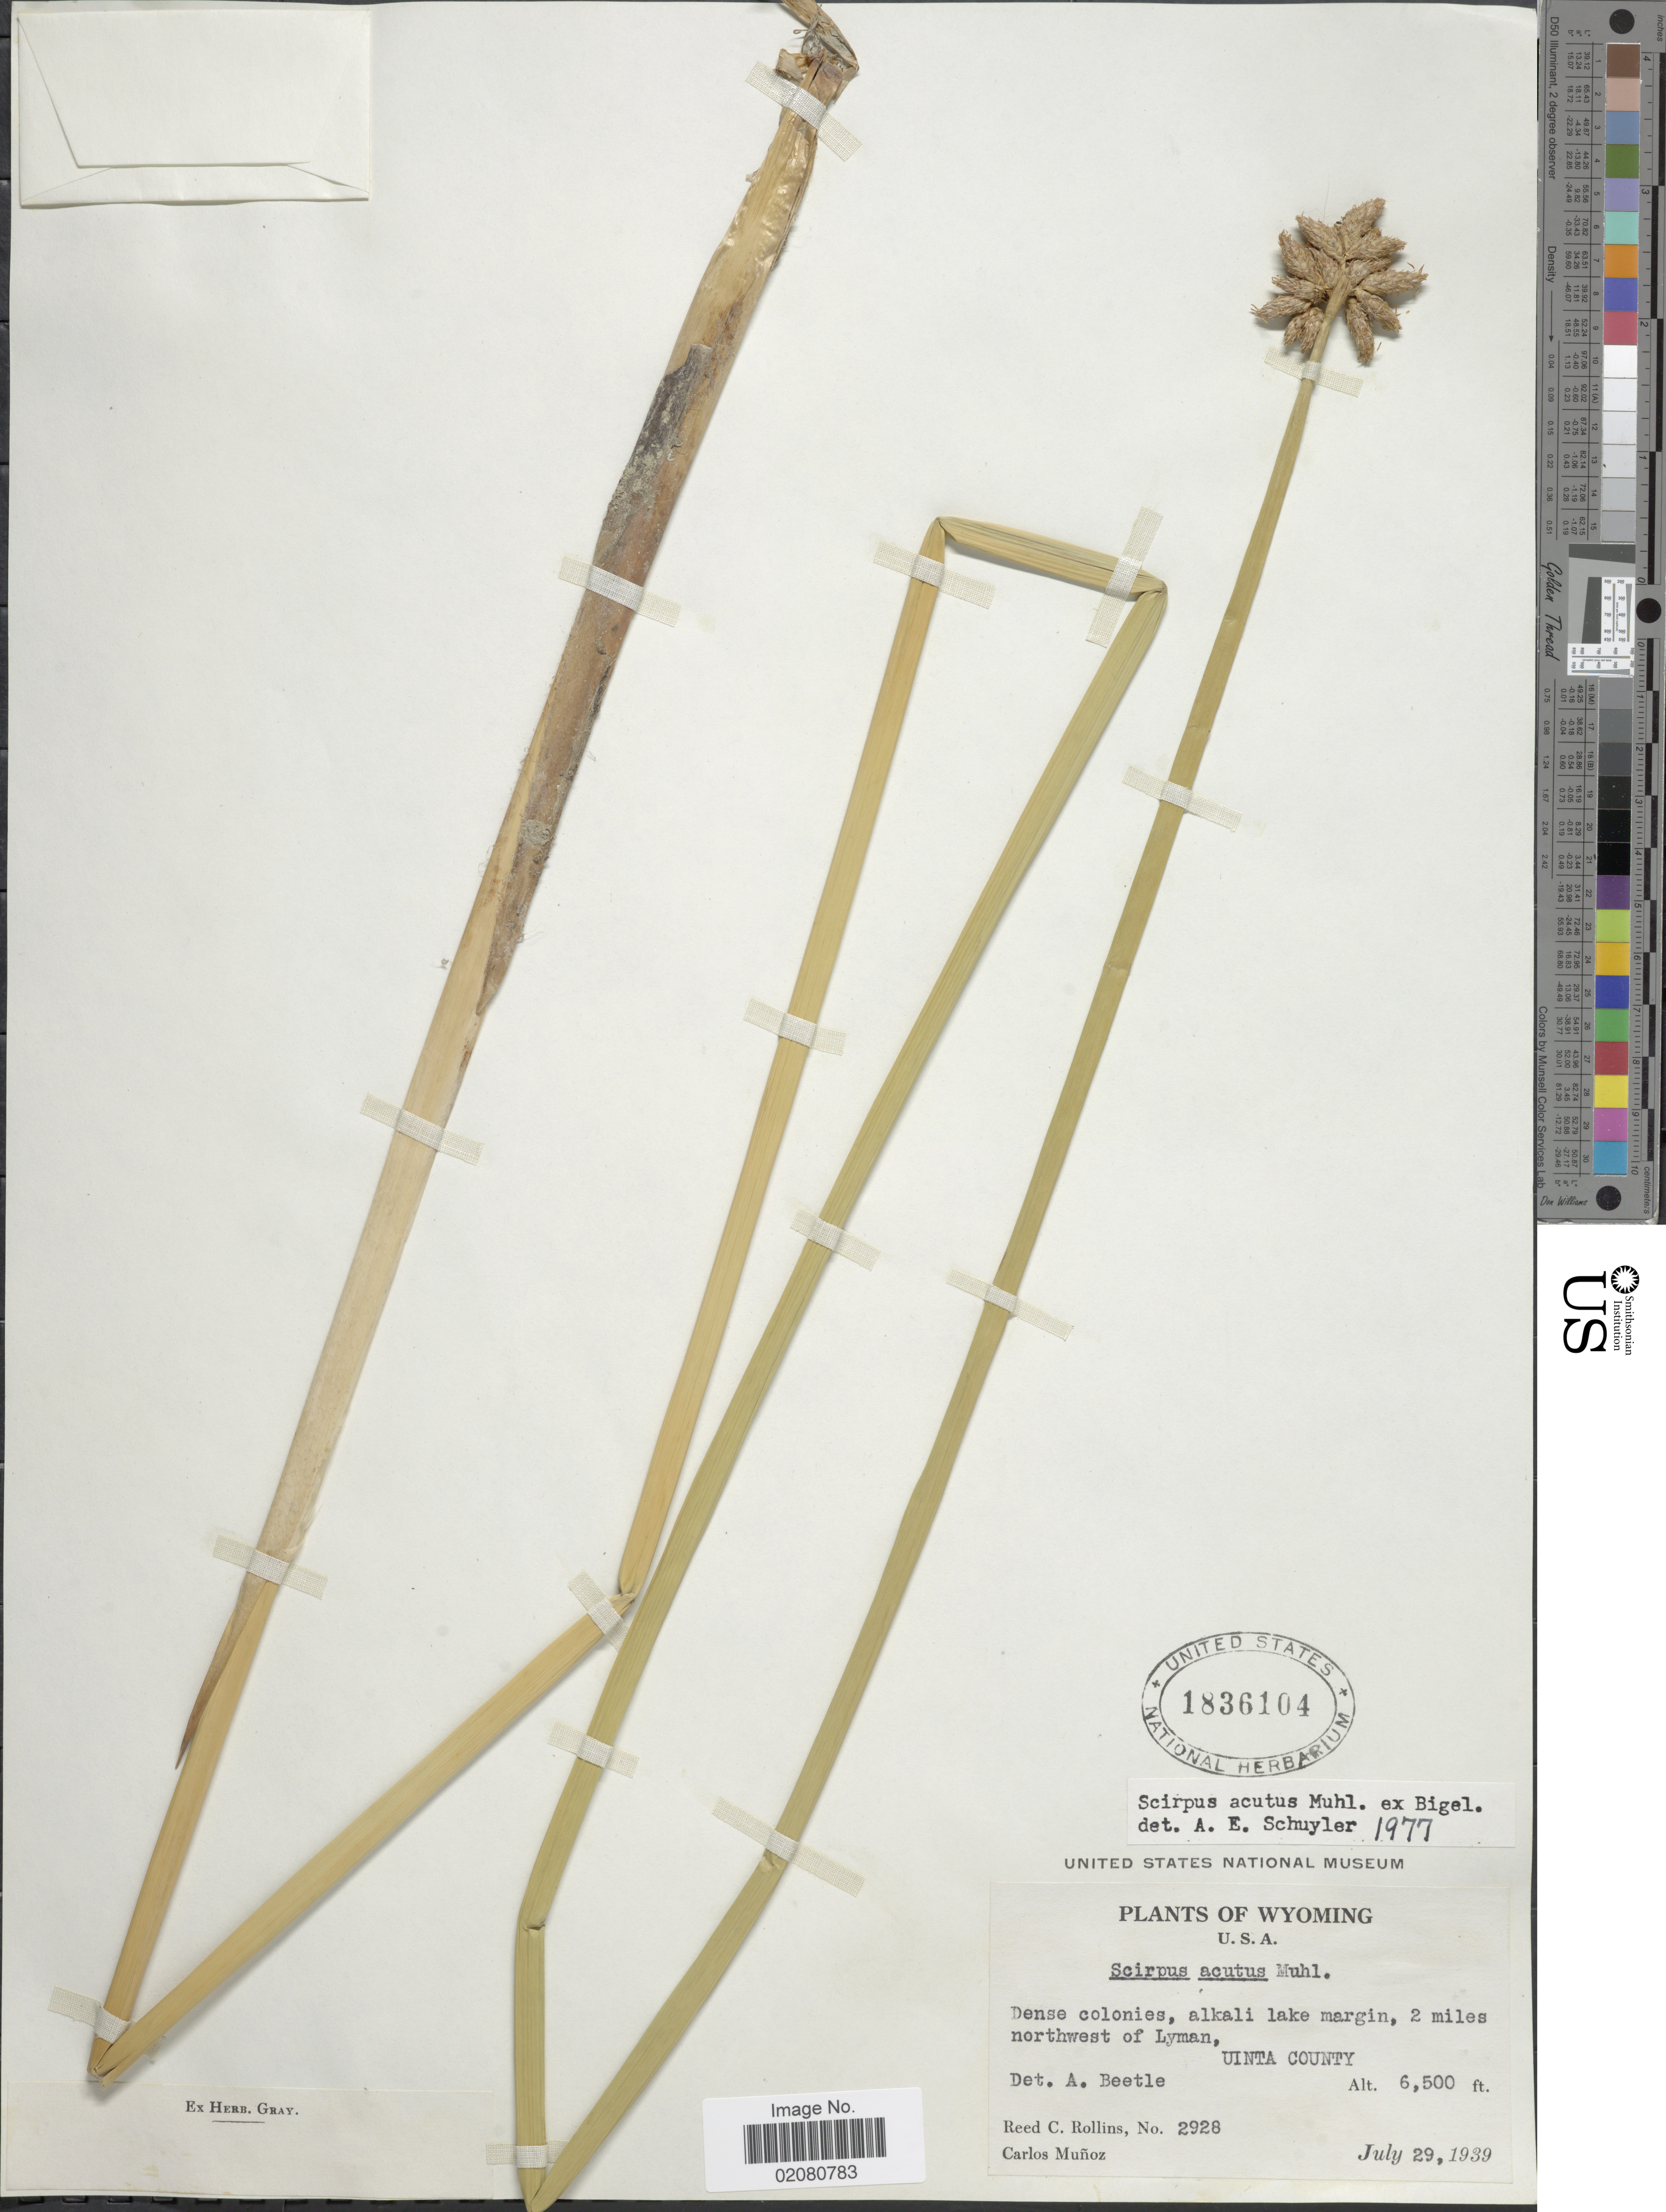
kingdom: Plantae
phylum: Tracheophyta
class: Liliopsida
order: Poales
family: Cyperaceae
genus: Schoenoplectus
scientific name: Schoenoplectus acutus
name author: (Muhl. ex Bigelow) Á. Löve & D. Löve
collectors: R. C. Rollins & C. Muñoz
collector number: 2928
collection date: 1939-07-29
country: United States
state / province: Wyoming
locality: Dense colonies, alkali lake margin, 2 miles northwest of Lyman, Uinta County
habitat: alkali lake margin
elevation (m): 1981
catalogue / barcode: US 1836104